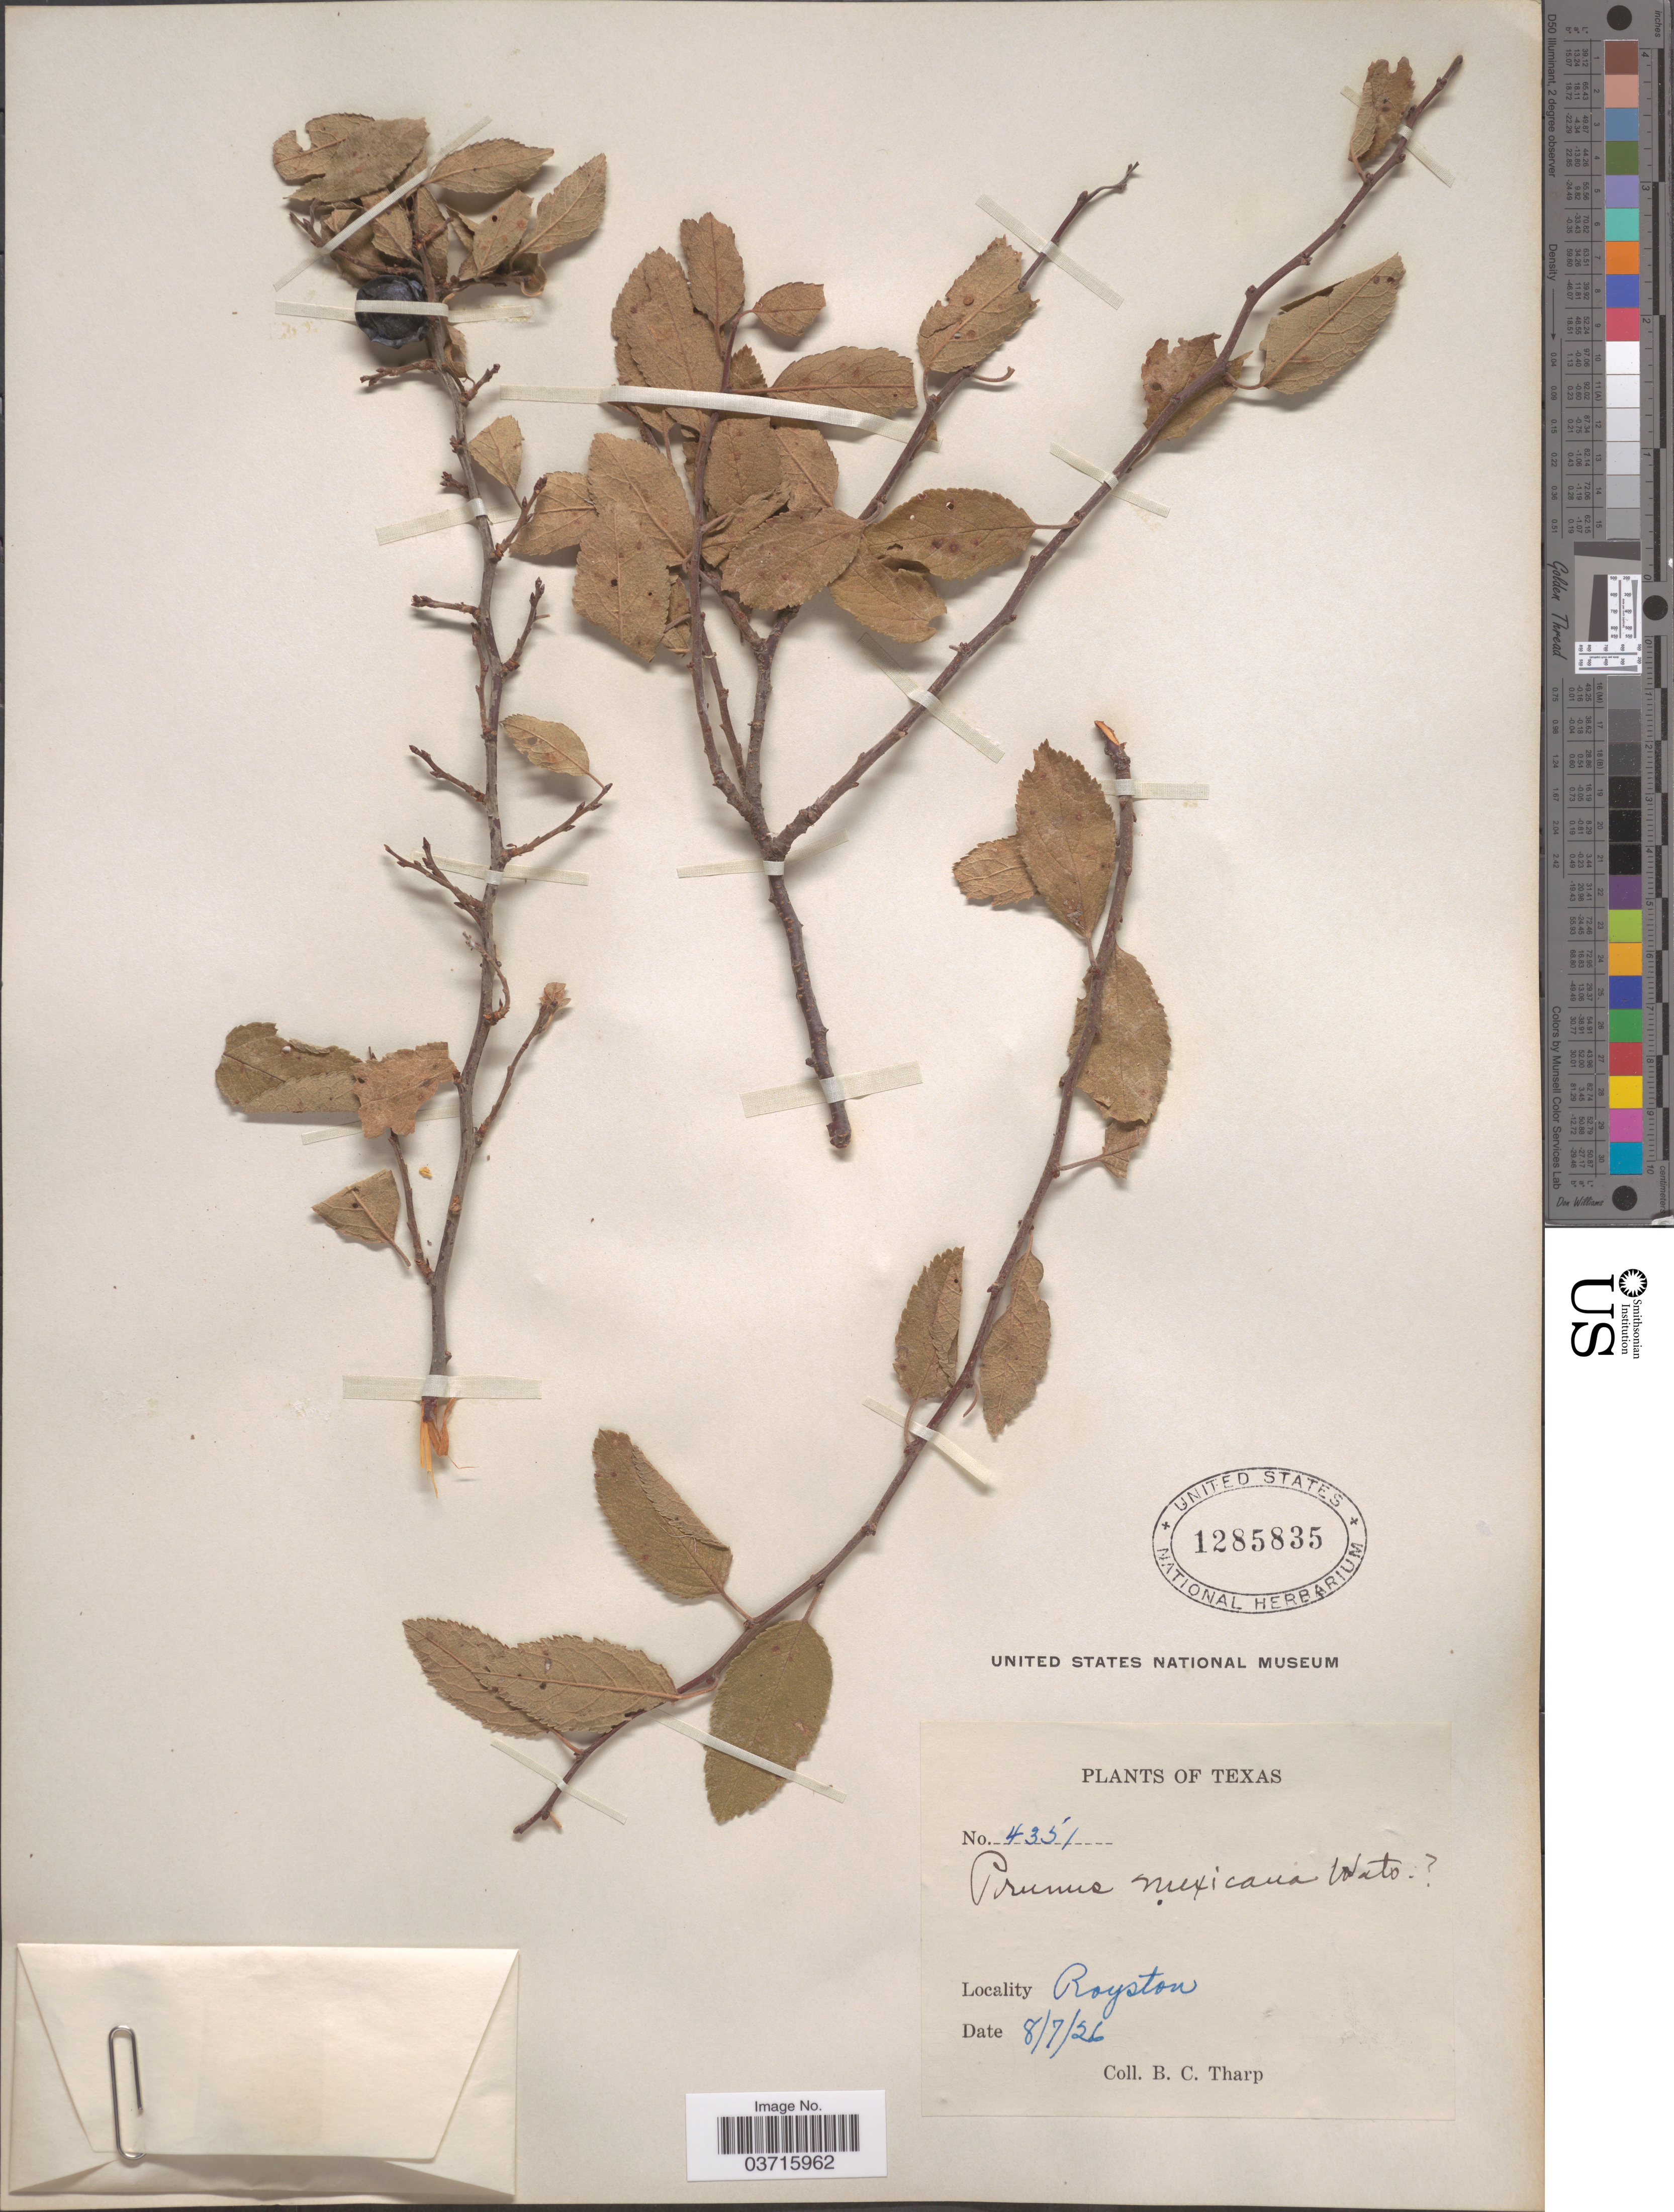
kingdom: Plantae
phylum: Tracheophyta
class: Magnoliopsida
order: Rosales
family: Rosaceae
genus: Prunus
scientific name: Prunus mexicana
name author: S. Watson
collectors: B. C. Tharp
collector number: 4351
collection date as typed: Transcribed d/m/y: 7/8/26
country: United States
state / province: Texas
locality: Royston.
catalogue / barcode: US 1285835